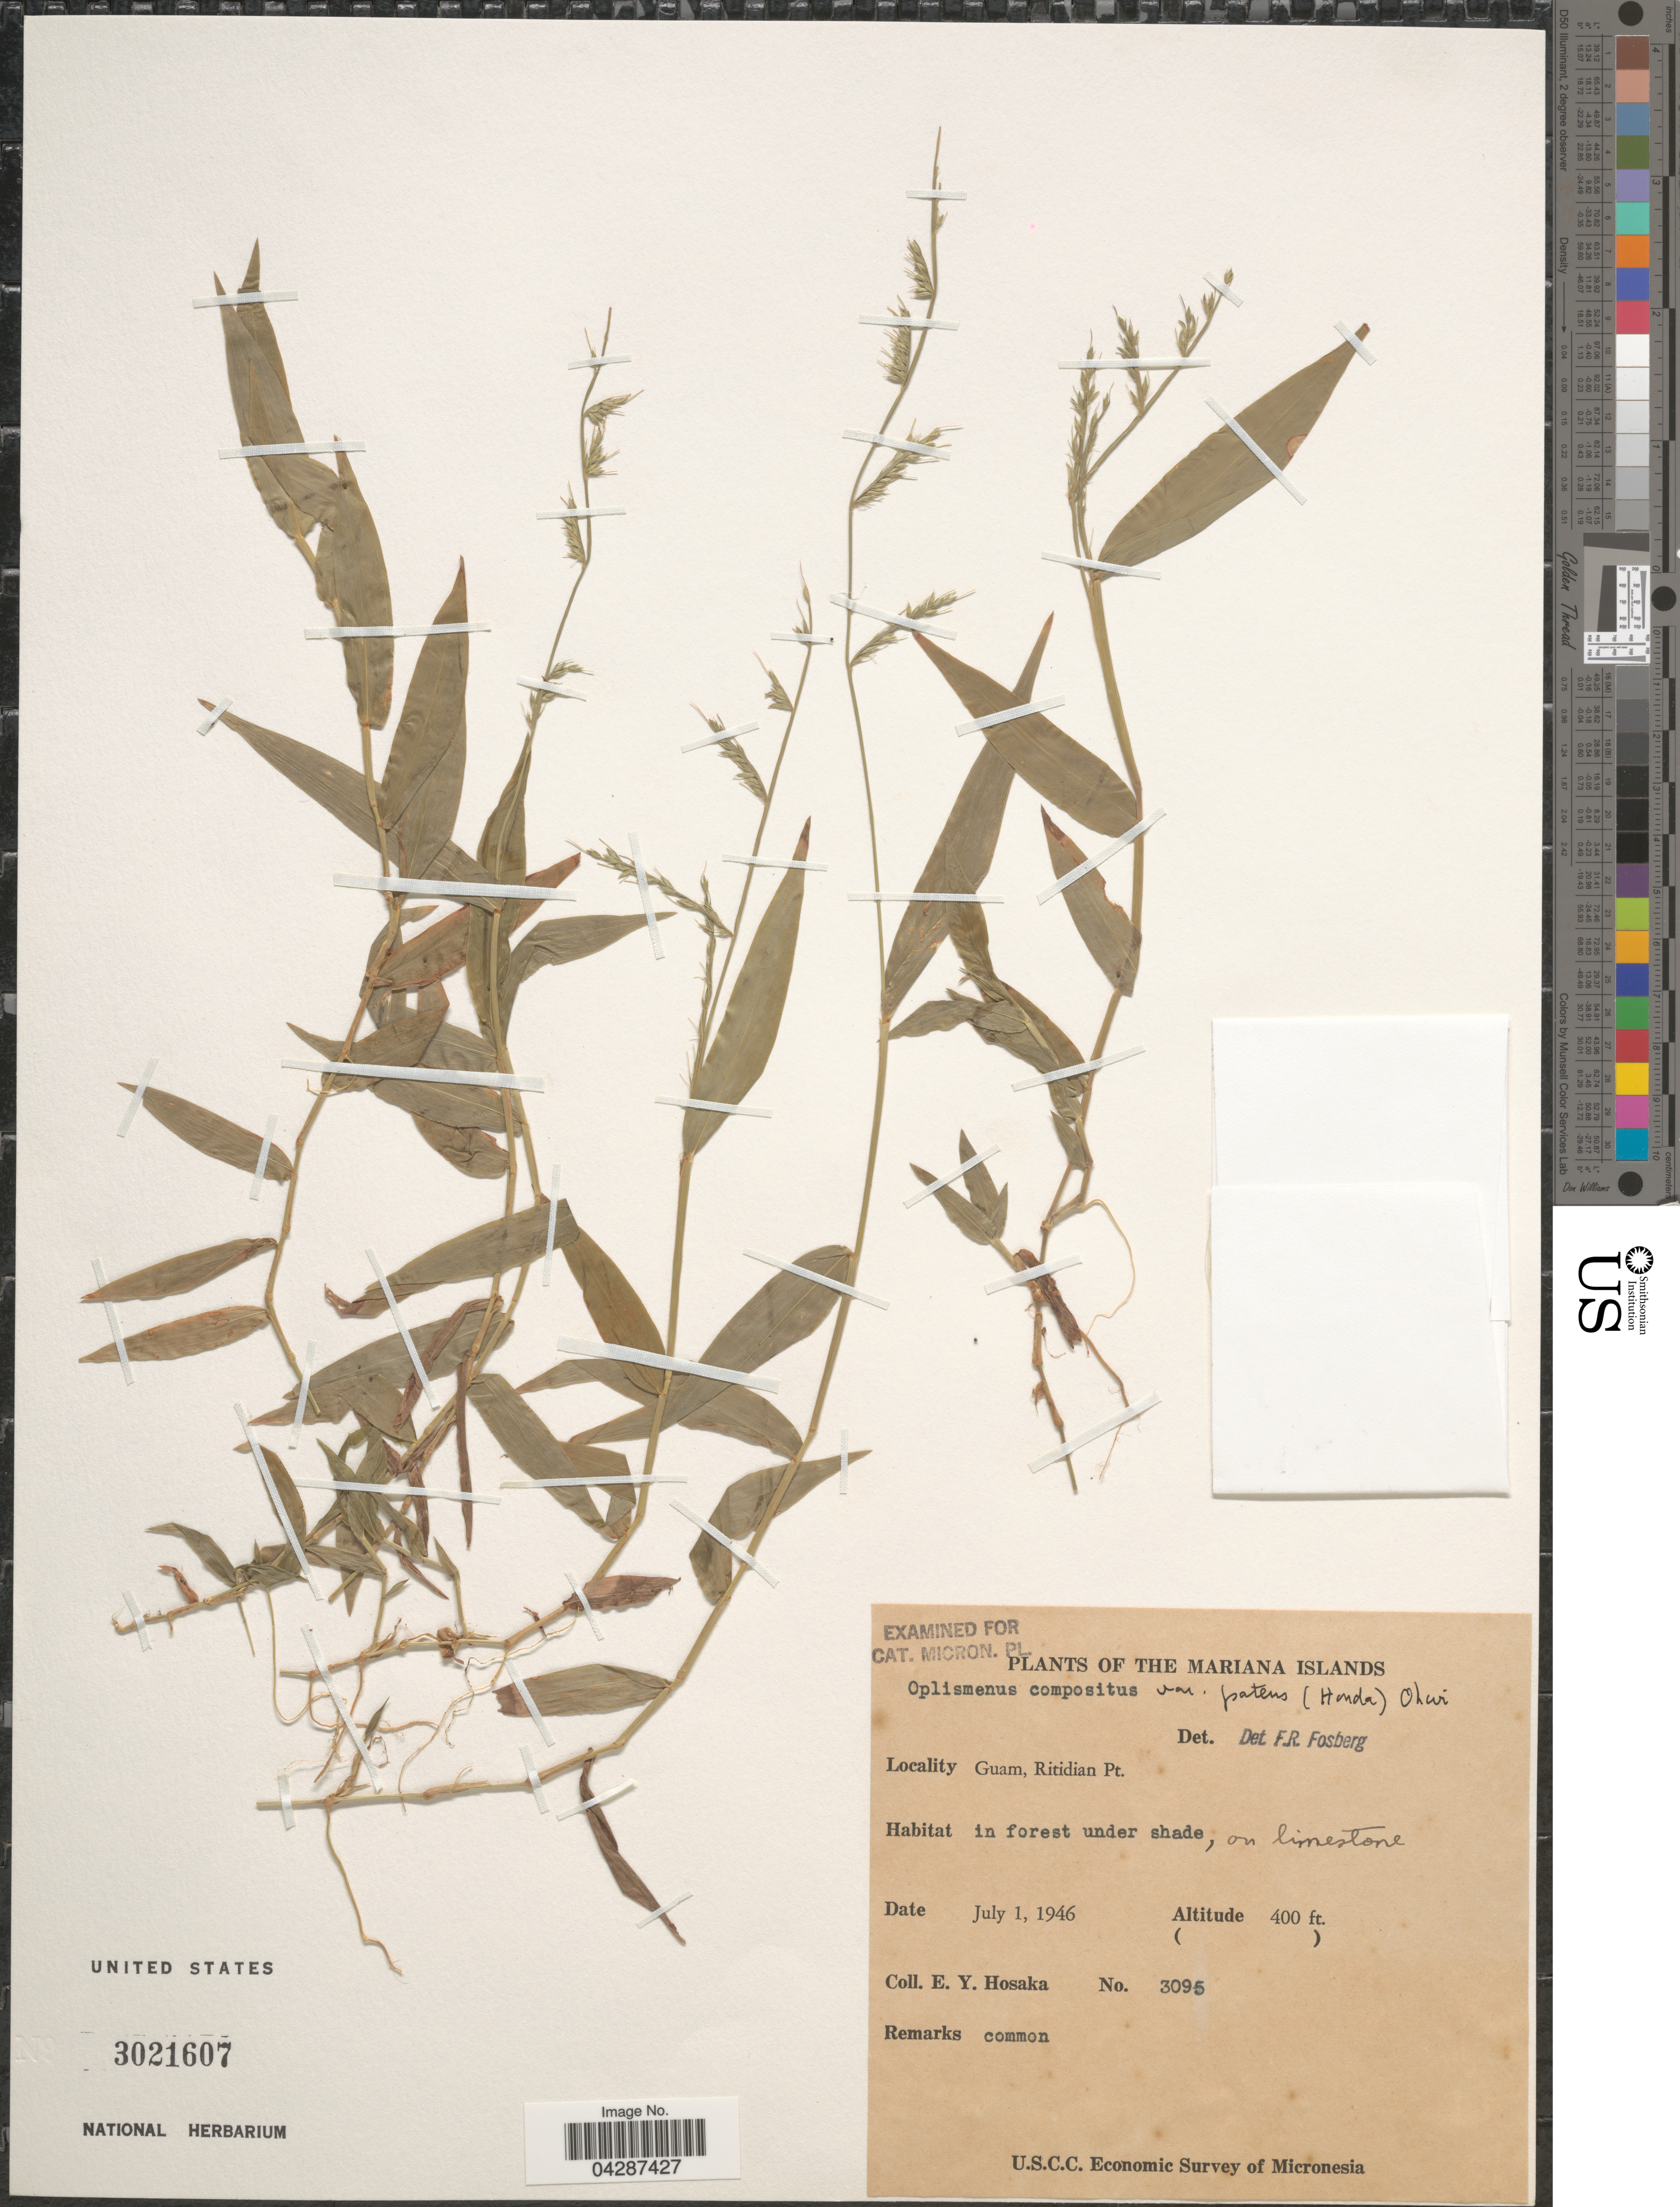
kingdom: Plantae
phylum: Tracheophyta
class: Liliopsida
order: Poales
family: Poaceae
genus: Oplismenus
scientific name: Oplismenus compositus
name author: (L.) P. Beauv.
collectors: E. Y. Hosaka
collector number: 3095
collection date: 1946-07-01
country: Guam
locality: The Marianas Islands. Ritidian Pt. In forest under shade, on limestone. U.S.C.C. Economic Survey of Micronesia.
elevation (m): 122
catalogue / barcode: US 3021607